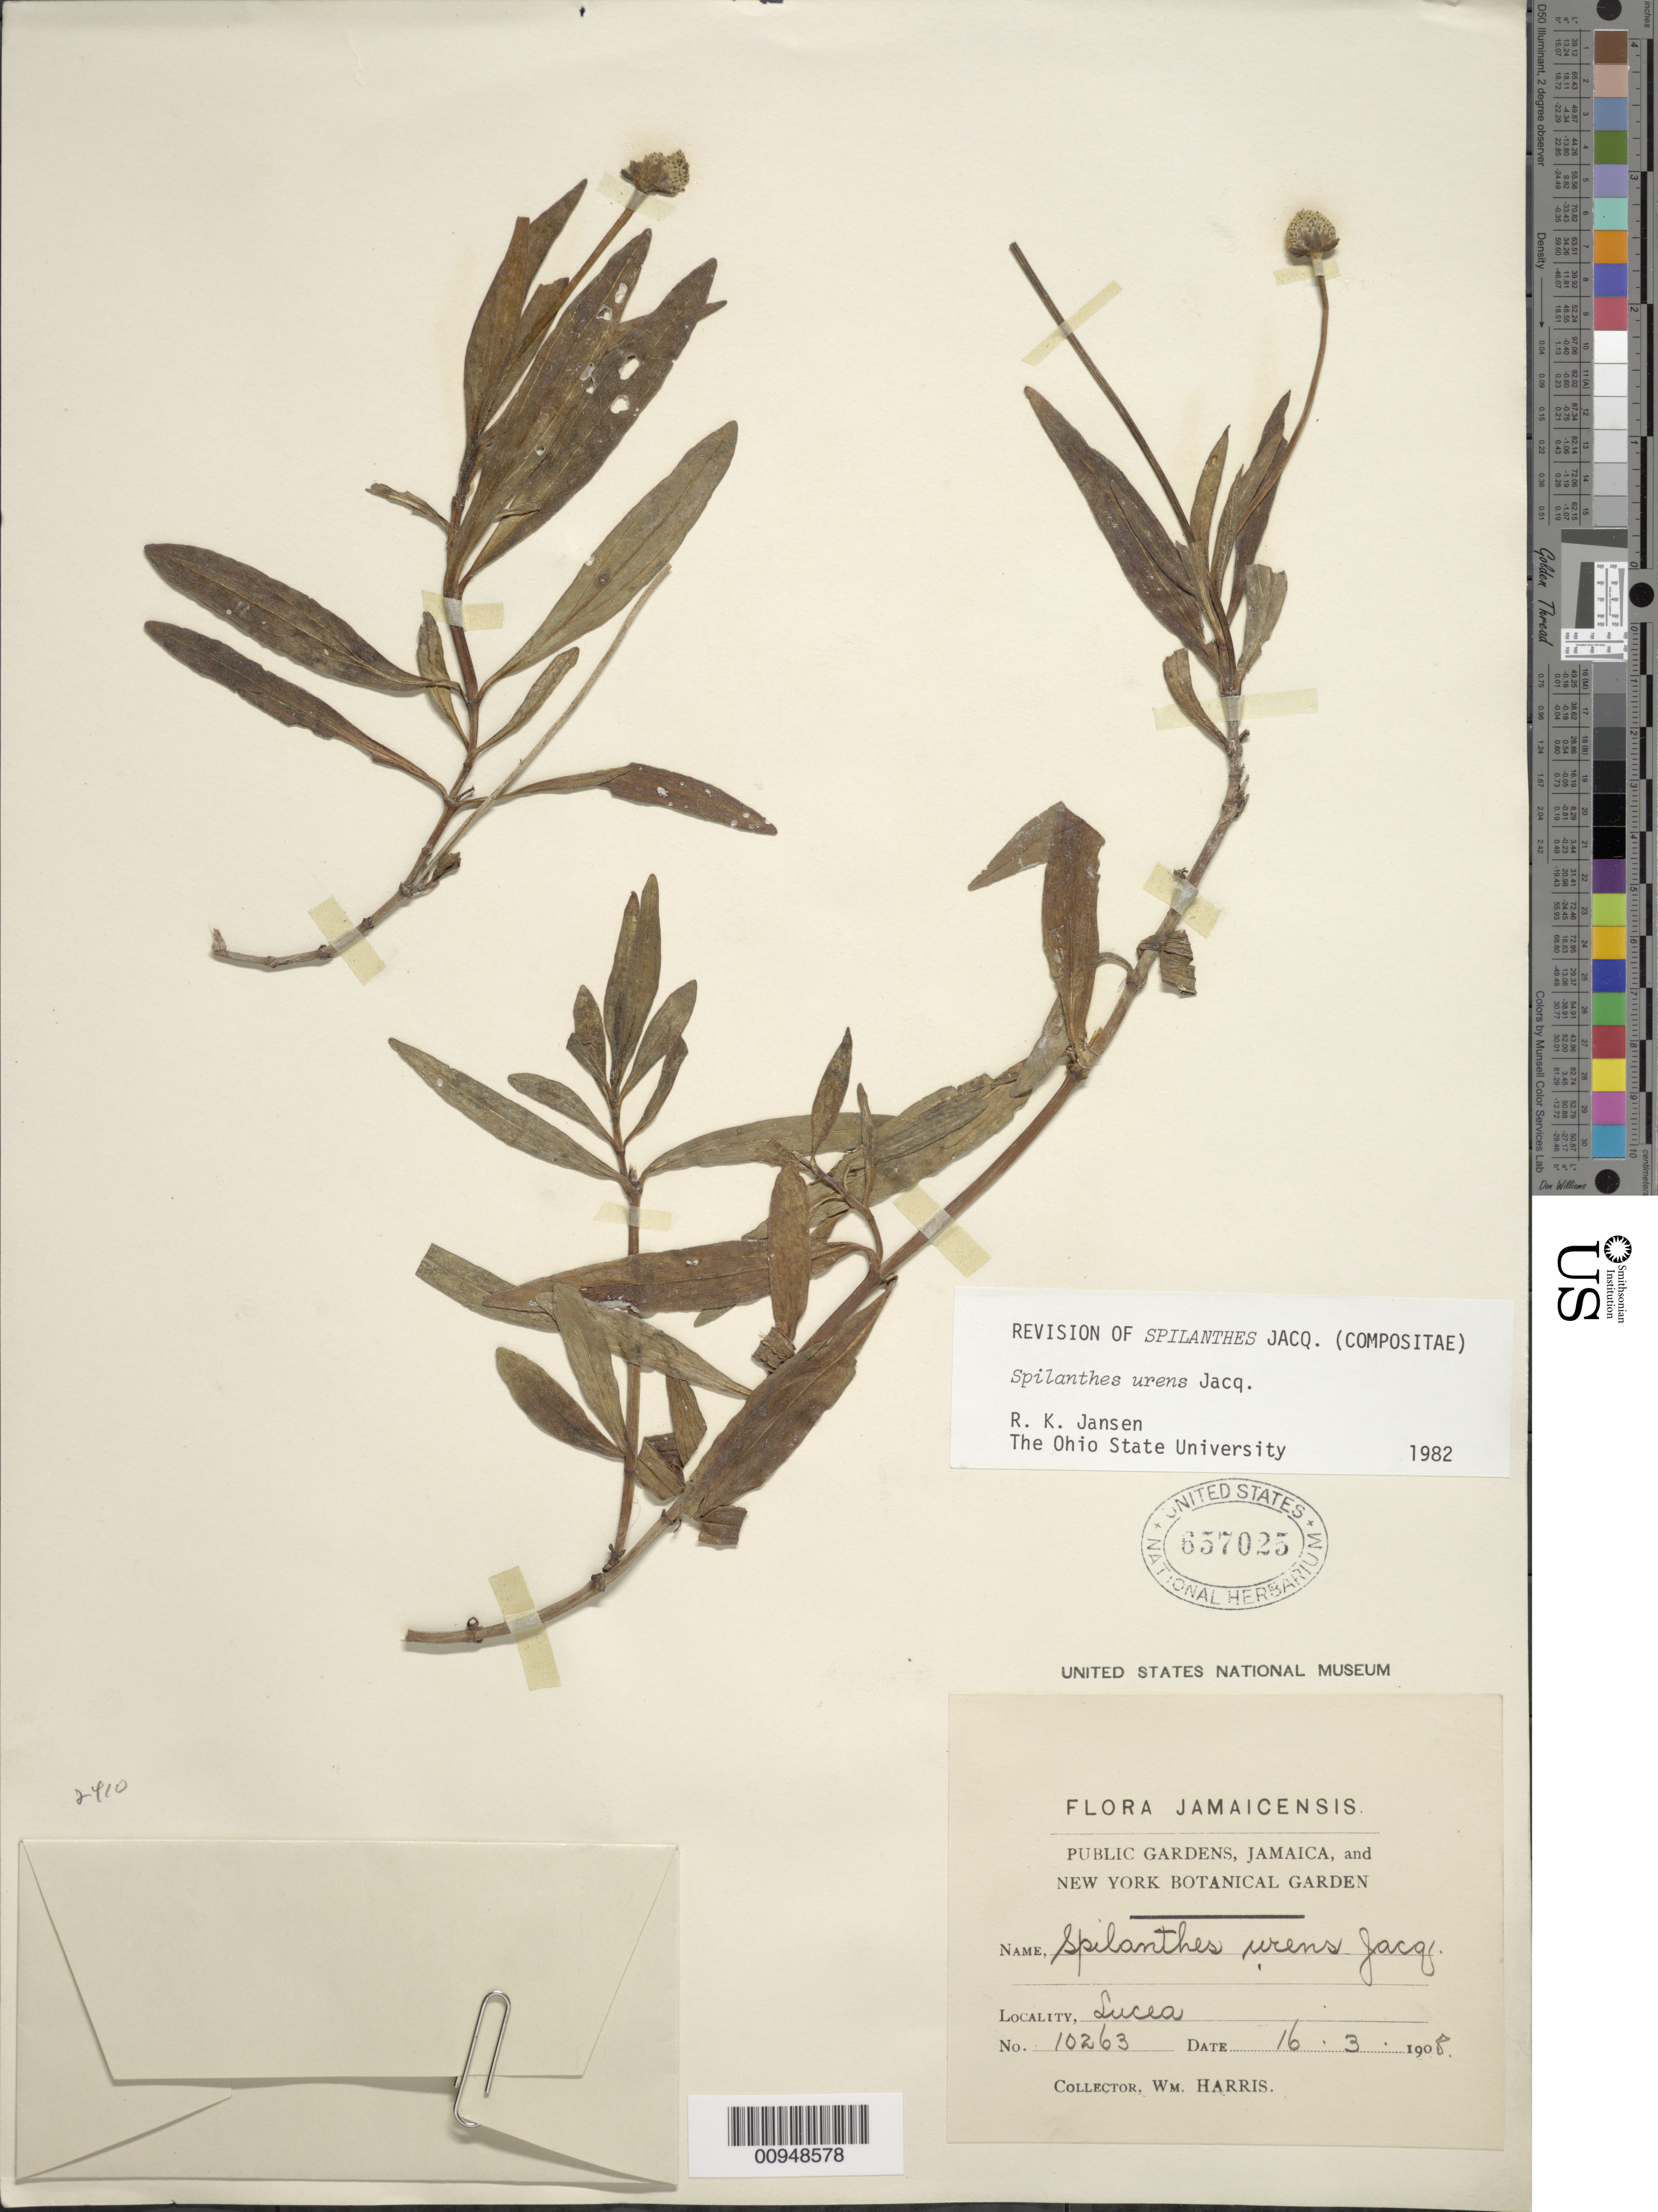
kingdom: Plantae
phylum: Tracheophyta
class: Magnoliopsida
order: Asterales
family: Asteraceae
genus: Spilanthes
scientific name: Spilanthes urens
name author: Jacq.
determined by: Jansen, R. K.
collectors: W. H. Harris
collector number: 10263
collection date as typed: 16 Mar 1908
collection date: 1908-03-16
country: Jamaica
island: Jamaica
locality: Lucea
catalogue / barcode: US 657025